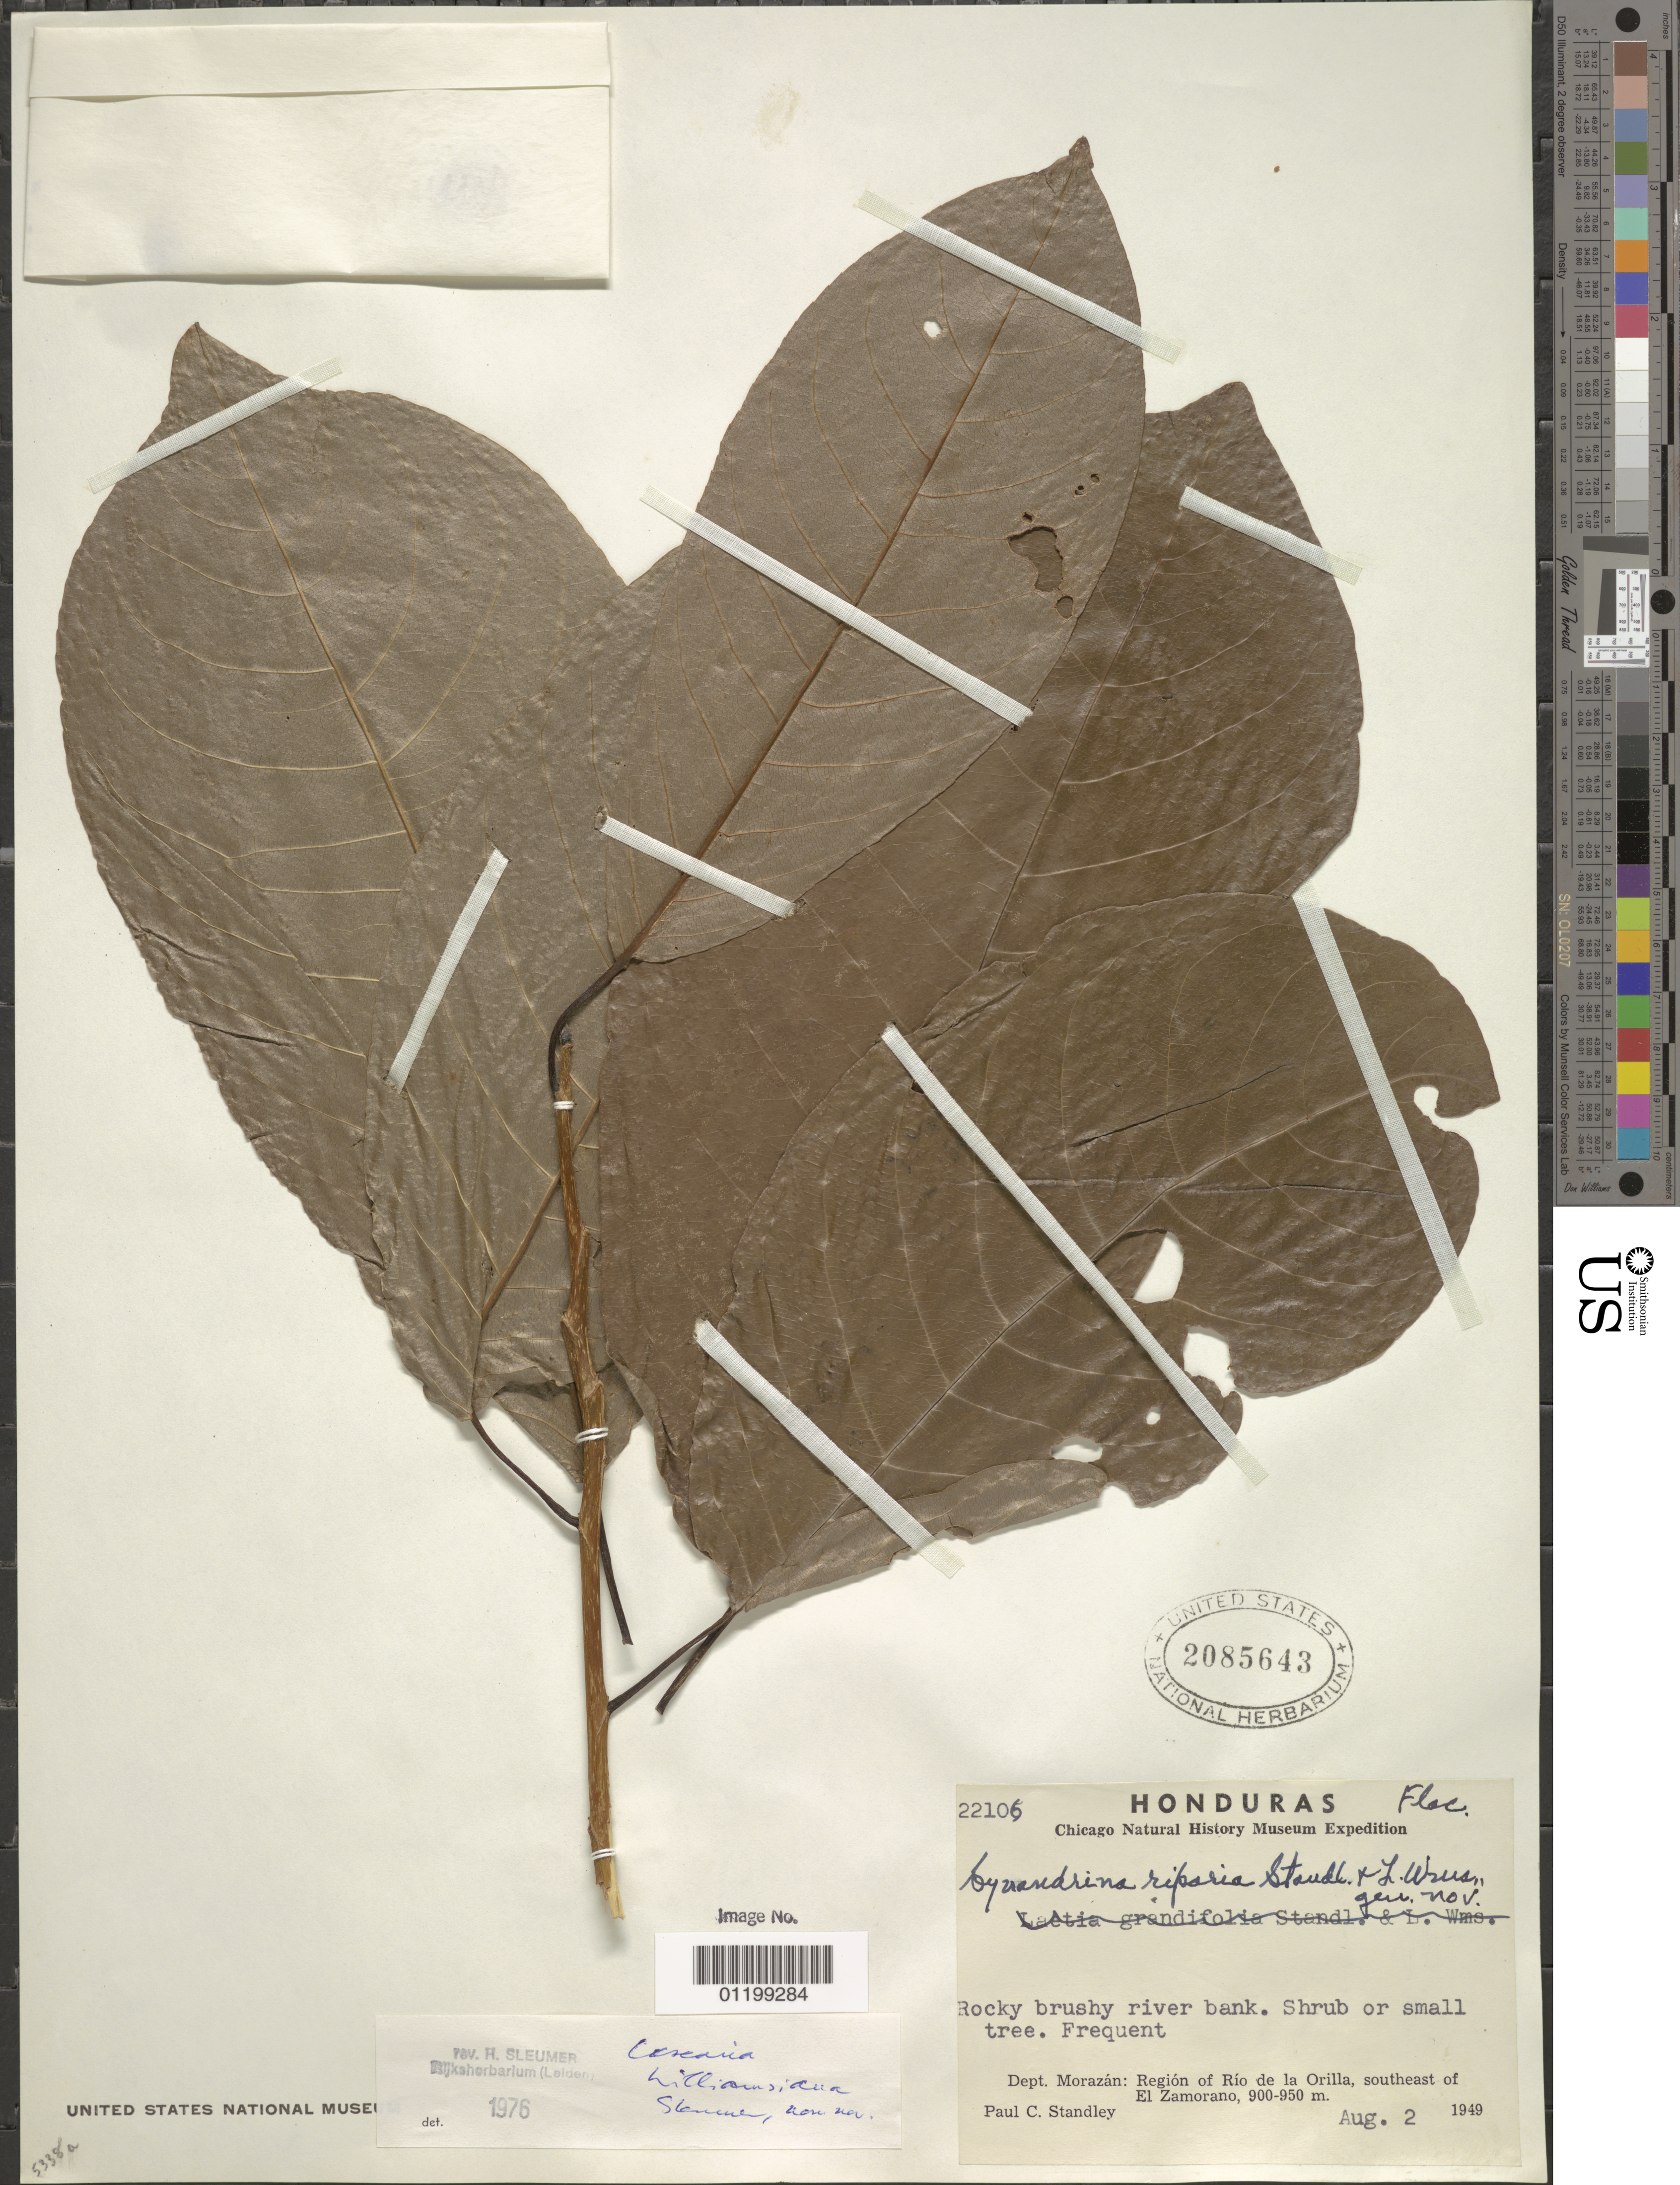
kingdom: Plantae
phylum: Tracheophyta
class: Magnoliopsida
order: Malpighiales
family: Salicaceae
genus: Synandrina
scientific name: Synandrina riparia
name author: Standl. & L.O. Williams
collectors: P. C. Standley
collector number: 22106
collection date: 1949-08-02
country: Honduras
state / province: Fco. Morazán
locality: Region of Rio de La Orilla, southerst of El Zamorano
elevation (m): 900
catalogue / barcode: US 2085643